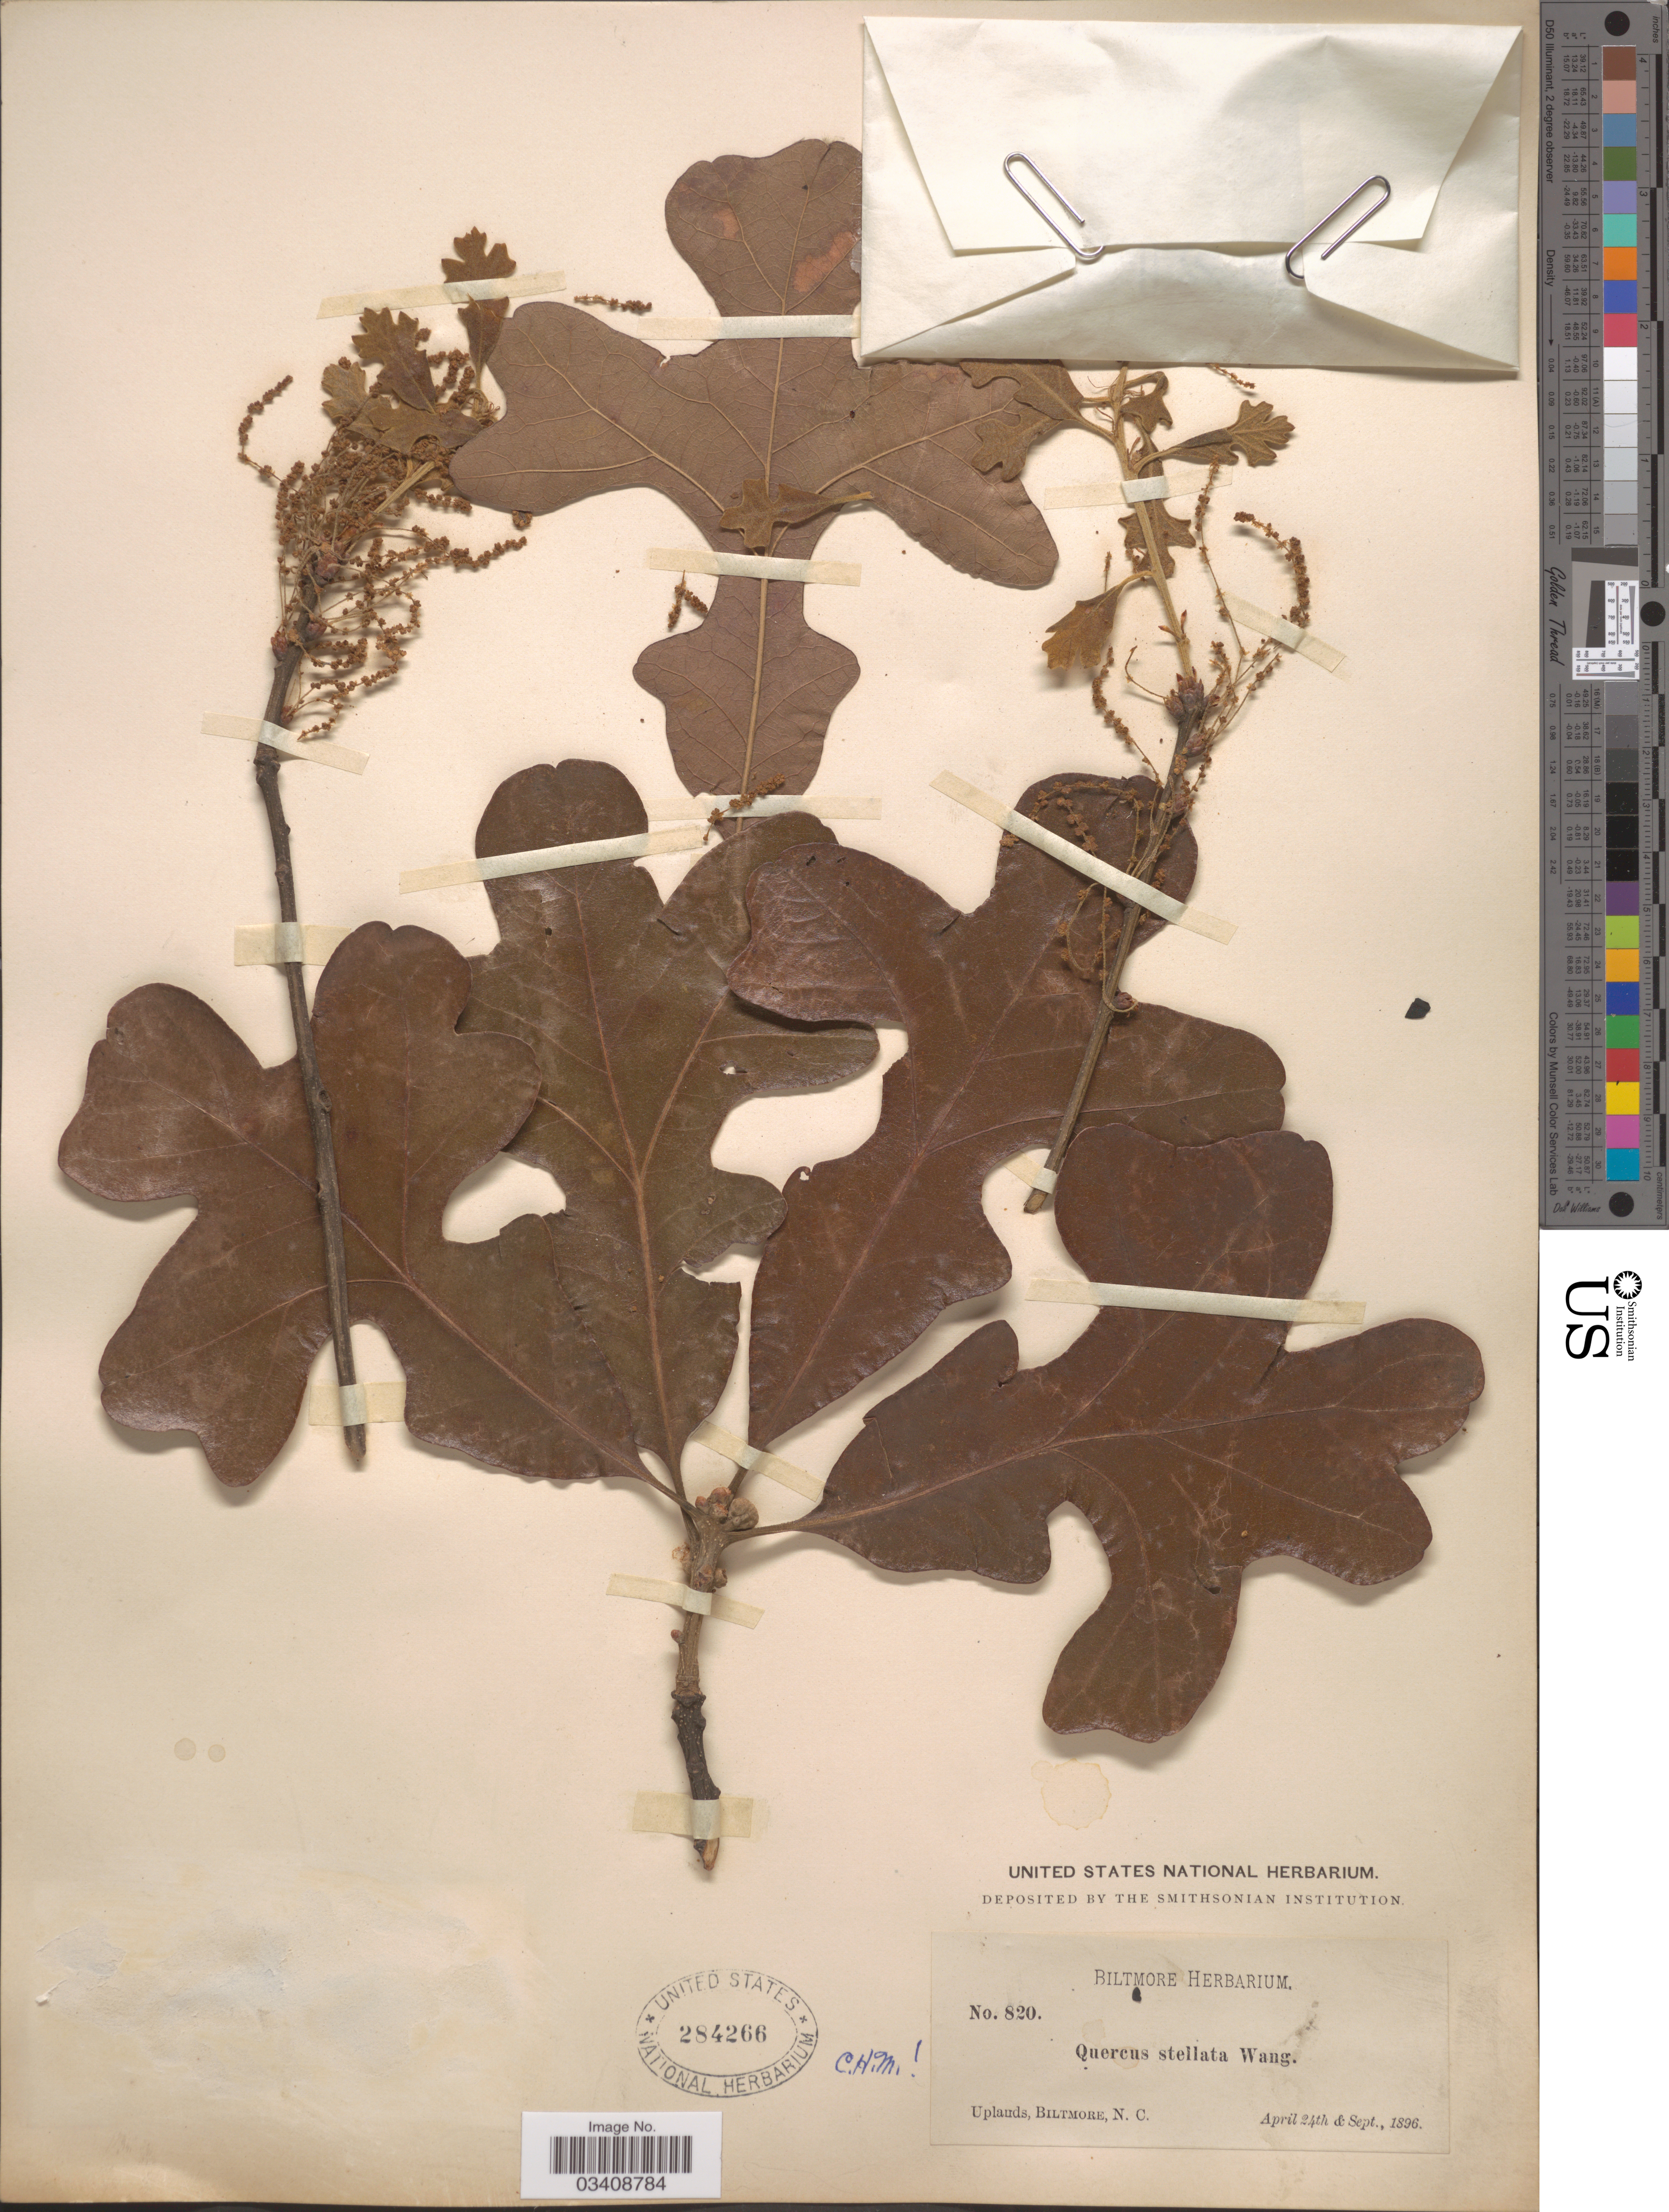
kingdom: Plantae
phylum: Tracheophyta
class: Magnoliopsida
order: Fagales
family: Fagaceae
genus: Quercus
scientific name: Quercus stellata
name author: Wangenh.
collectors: ex herb. Biltmore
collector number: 820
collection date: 1896-04-24/1896-09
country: United States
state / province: North Carolina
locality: Uplands, Biltmore.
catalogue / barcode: US 284266